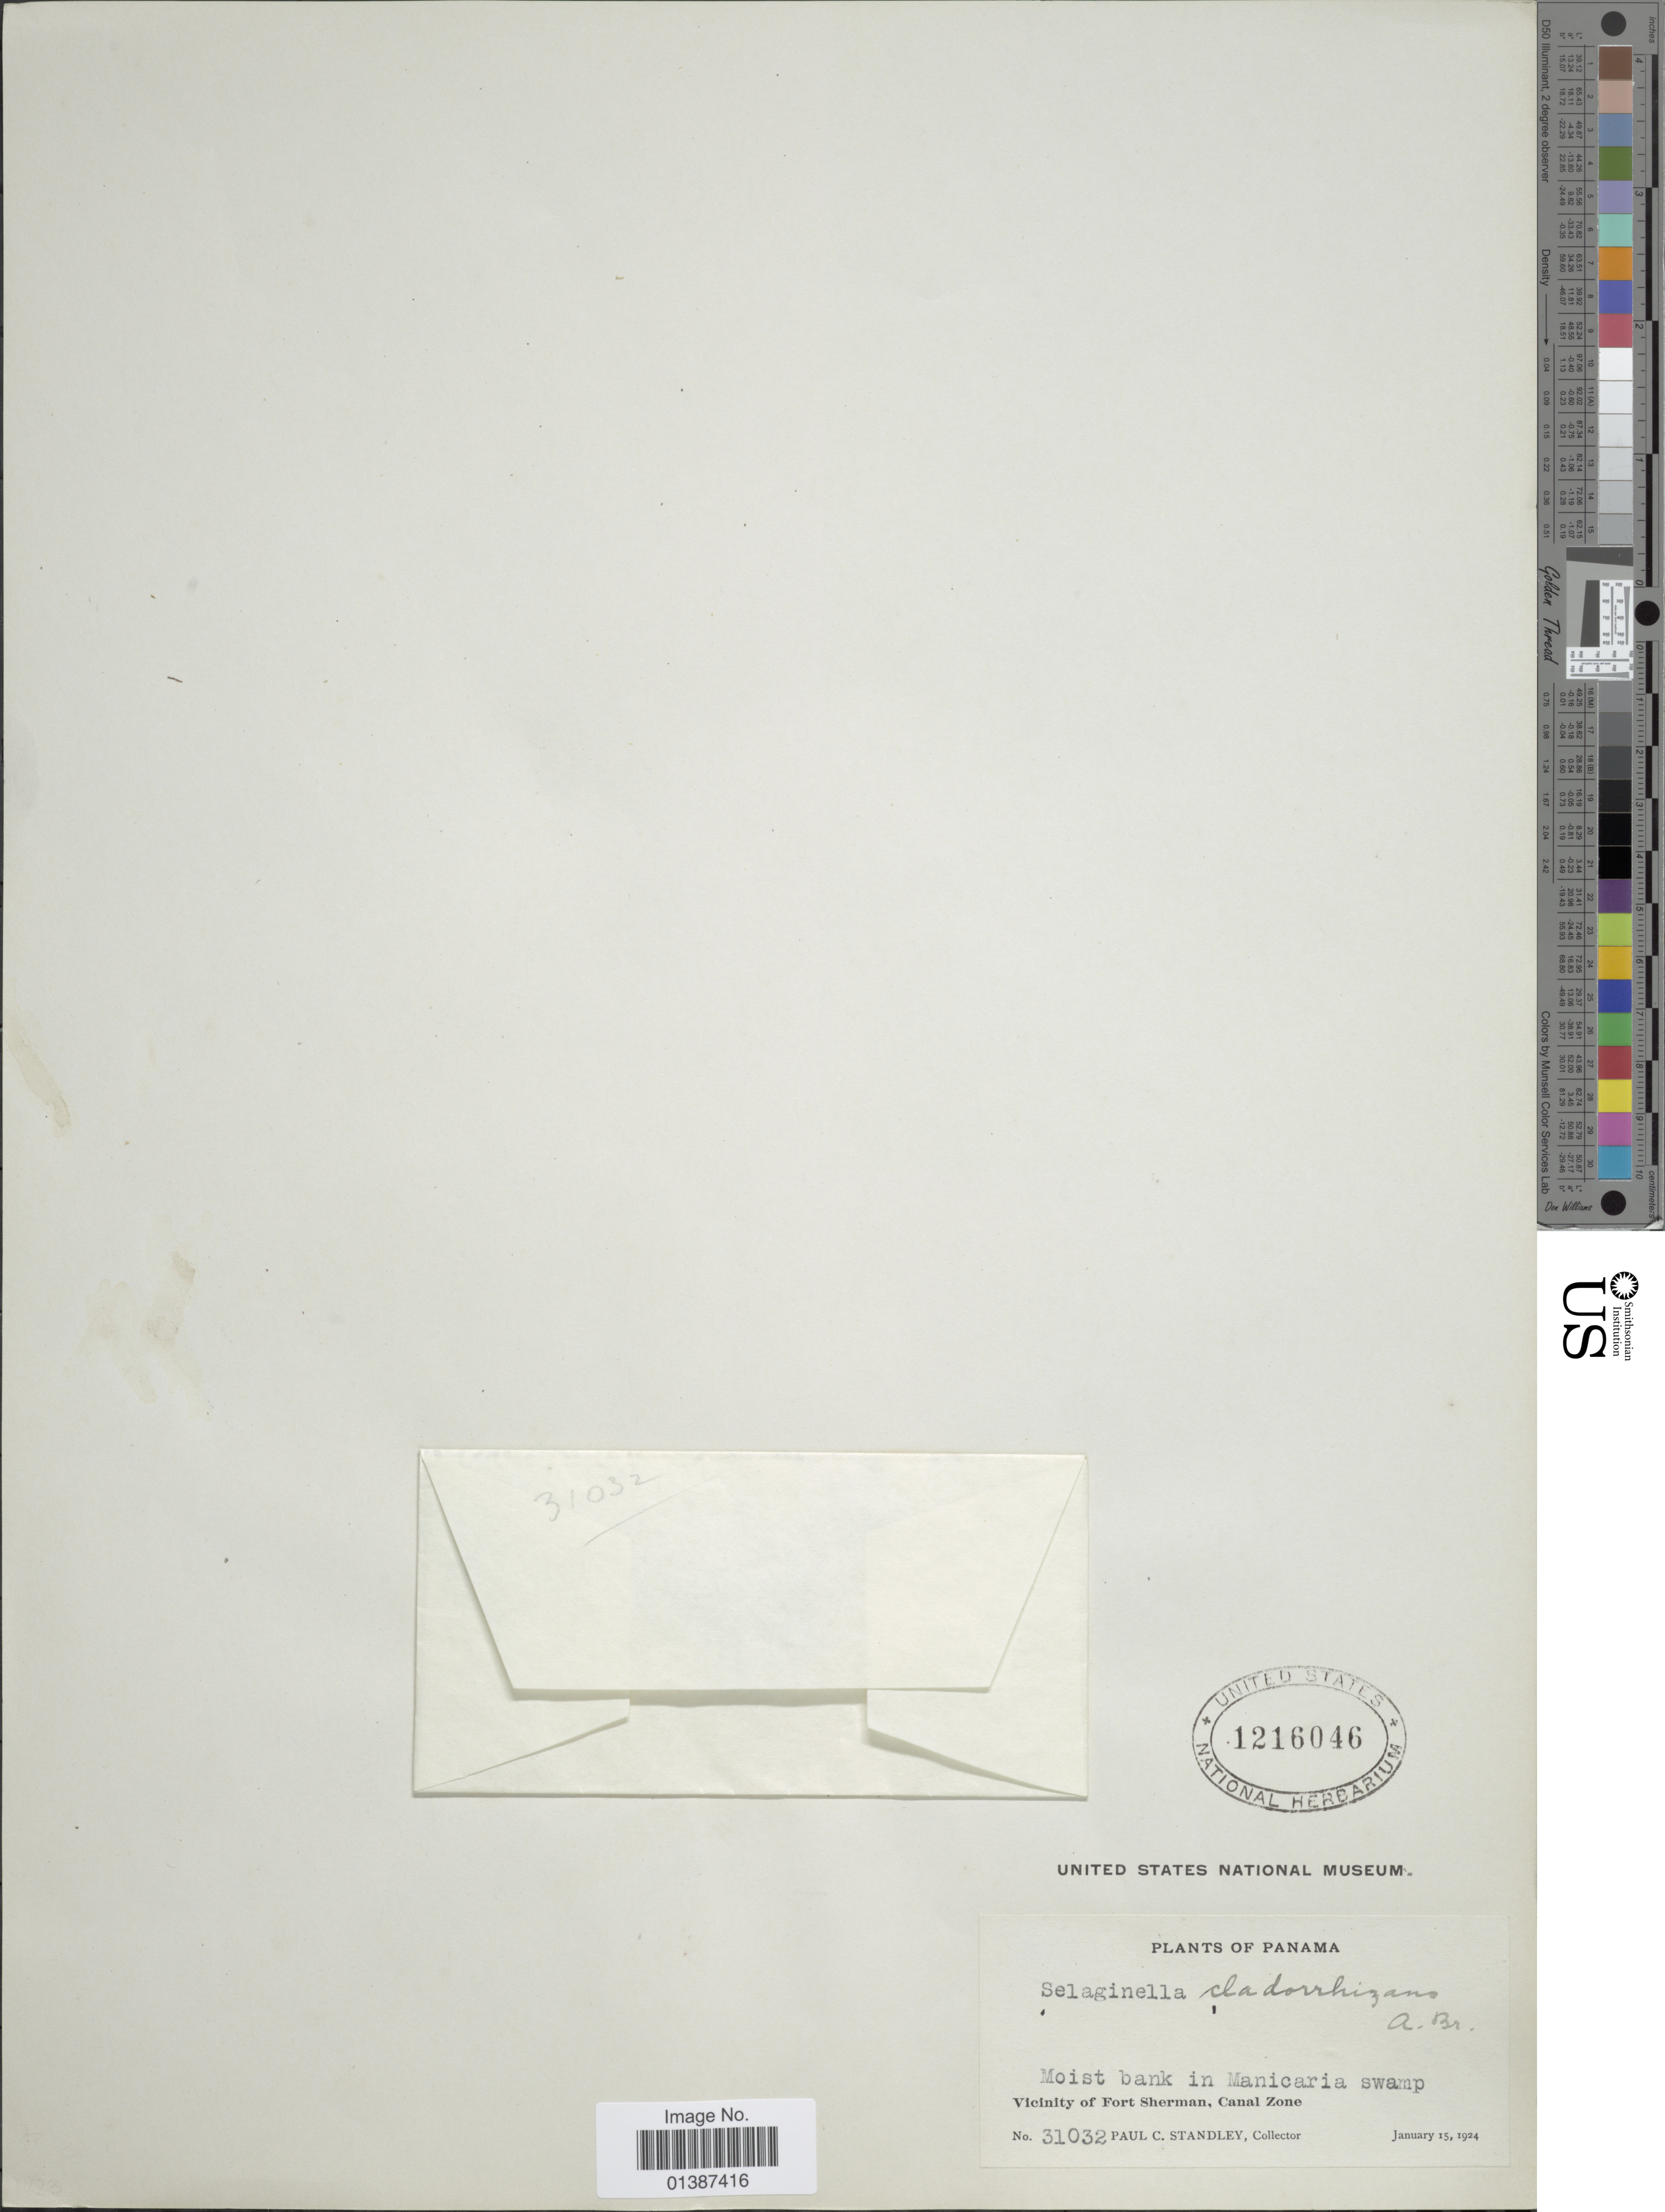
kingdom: Plantae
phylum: Tracheophyta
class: Lycopodiopsida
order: Selaginellales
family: Selaginellaceae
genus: Selaginella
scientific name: Selaginella cladorrhizans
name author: A. Br.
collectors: P. C. Standley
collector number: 31032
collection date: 1924-01-15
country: Panama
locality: Vicinity of Fort Sherman, Canal Zone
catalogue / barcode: US 1216046